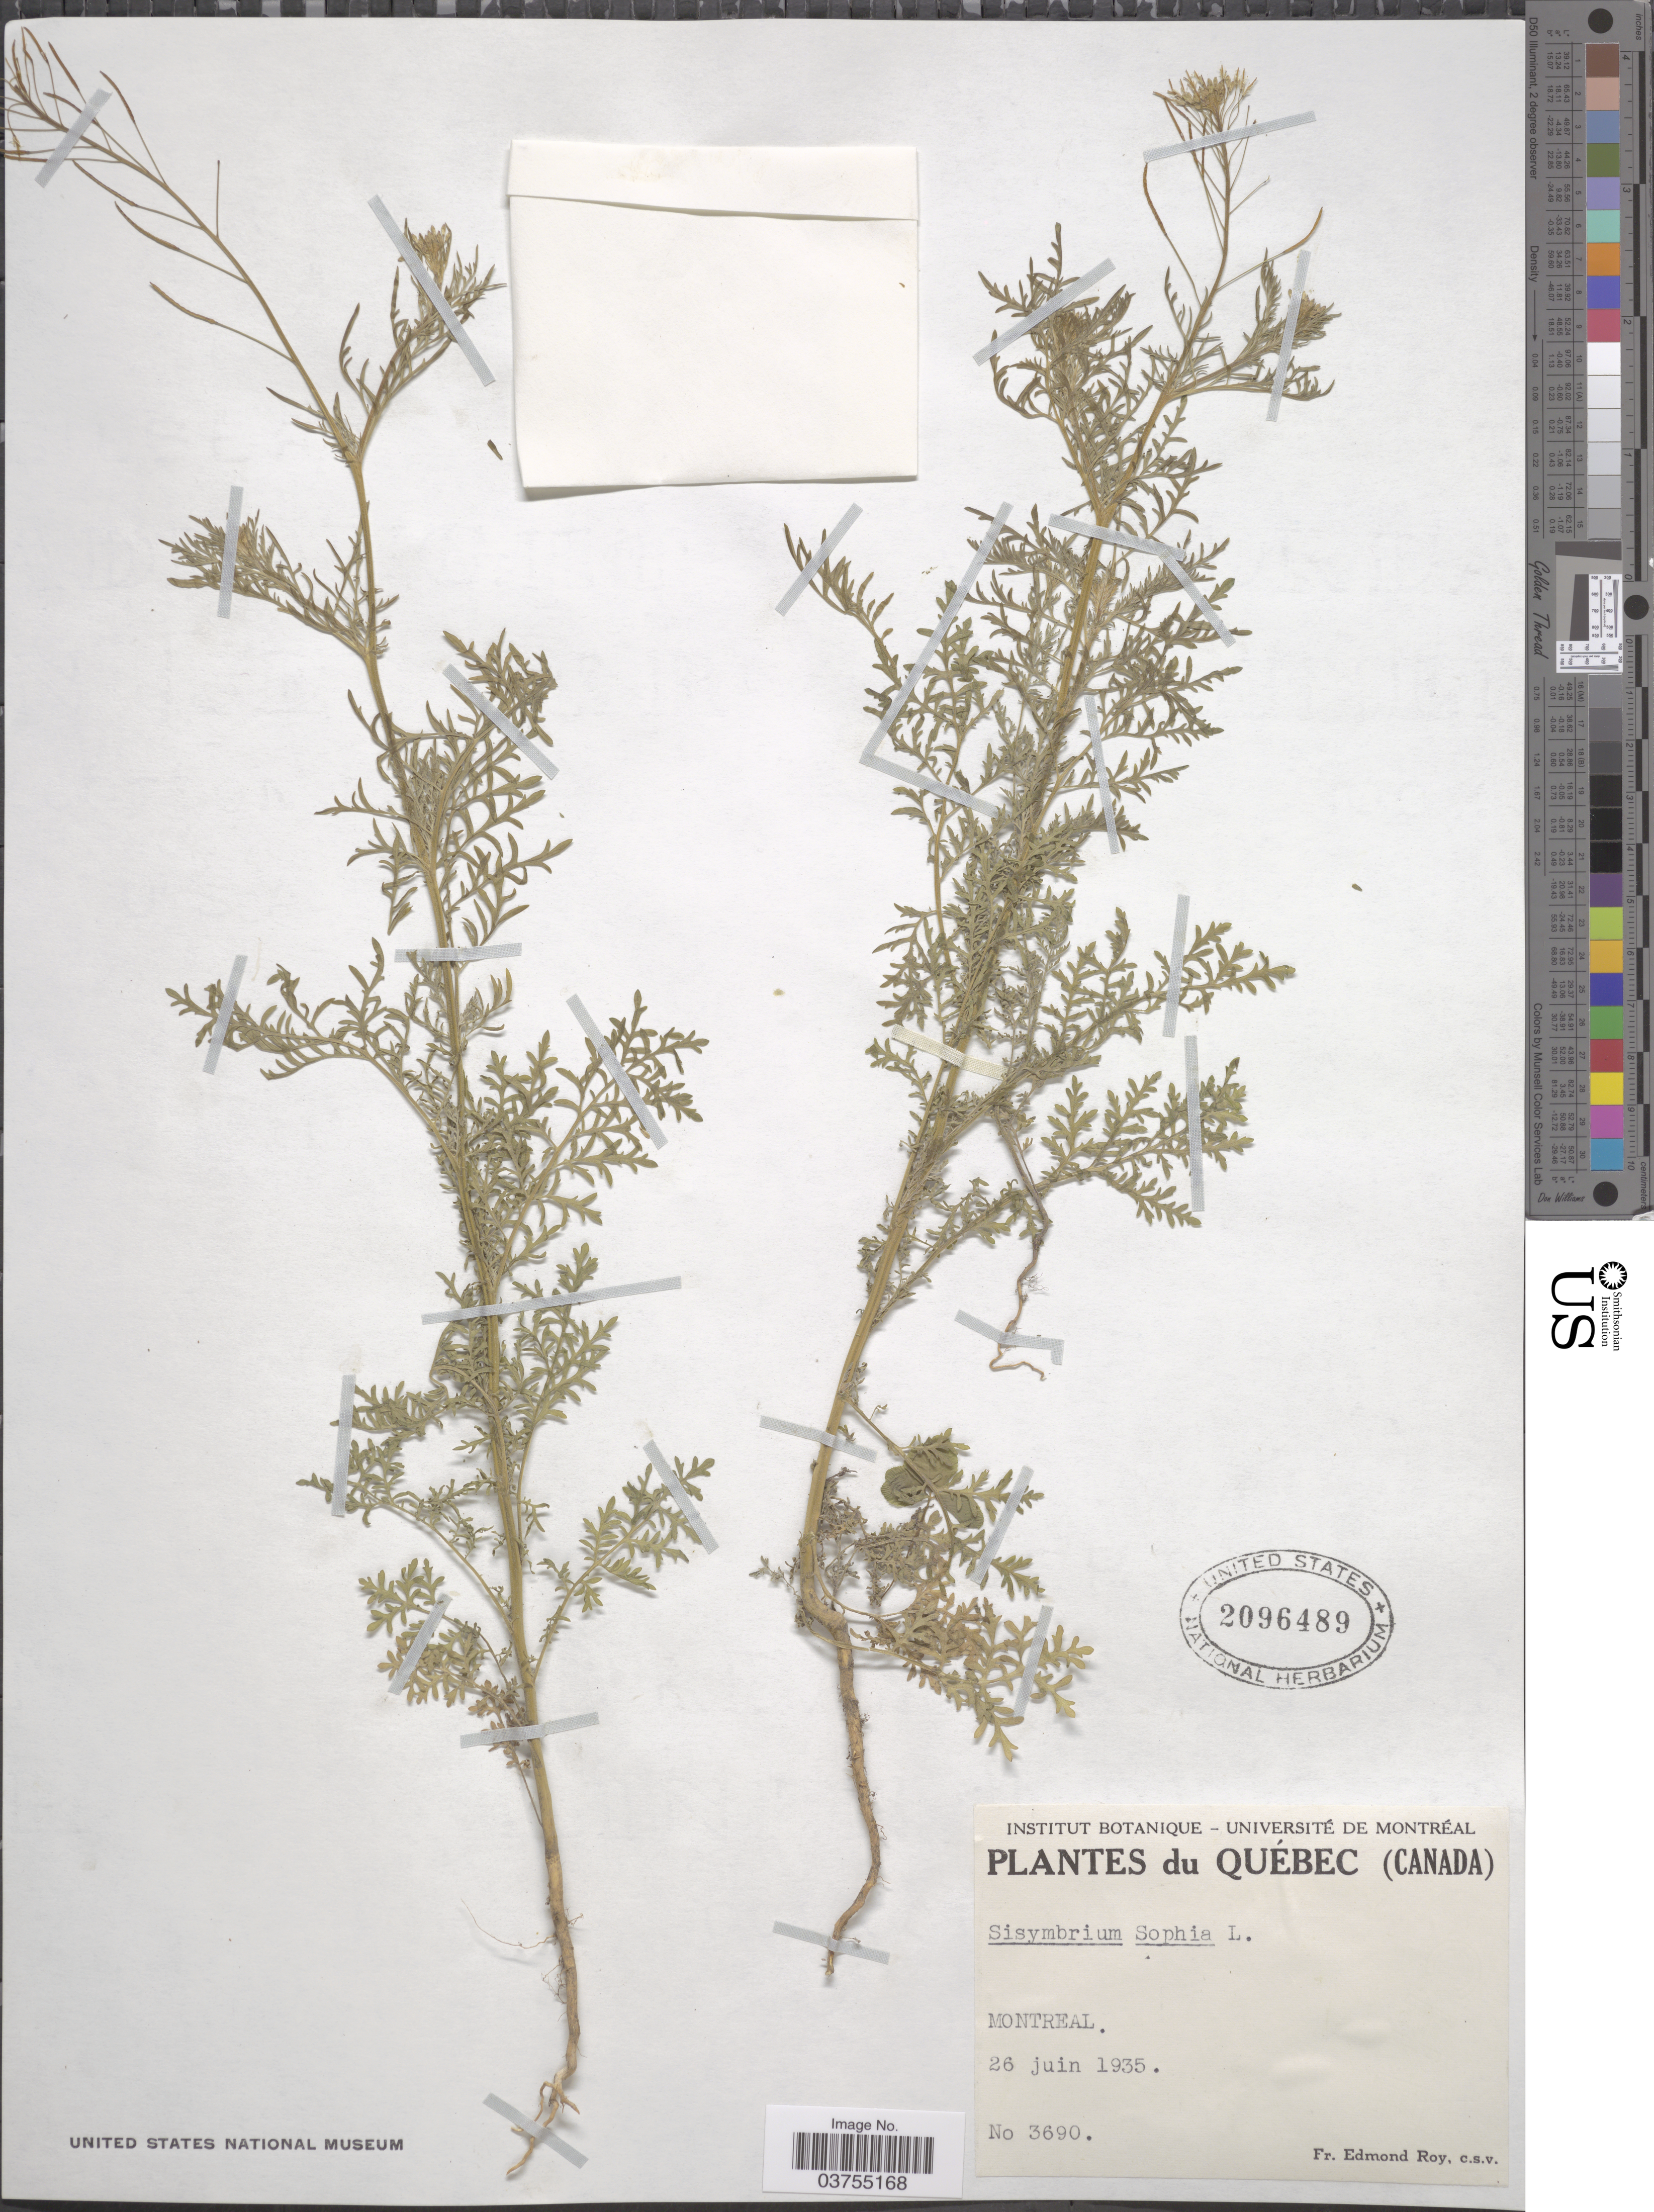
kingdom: Plantae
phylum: Tracheophyta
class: Magnoliopsida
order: Brassicales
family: Brassicaceae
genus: Descurainia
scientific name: Descurainia sophia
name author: (L.) Webb ex Prantl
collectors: E. Roy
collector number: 3690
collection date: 1935-06-26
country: Canada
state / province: Quebec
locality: Montreal.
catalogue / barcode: US 2096489